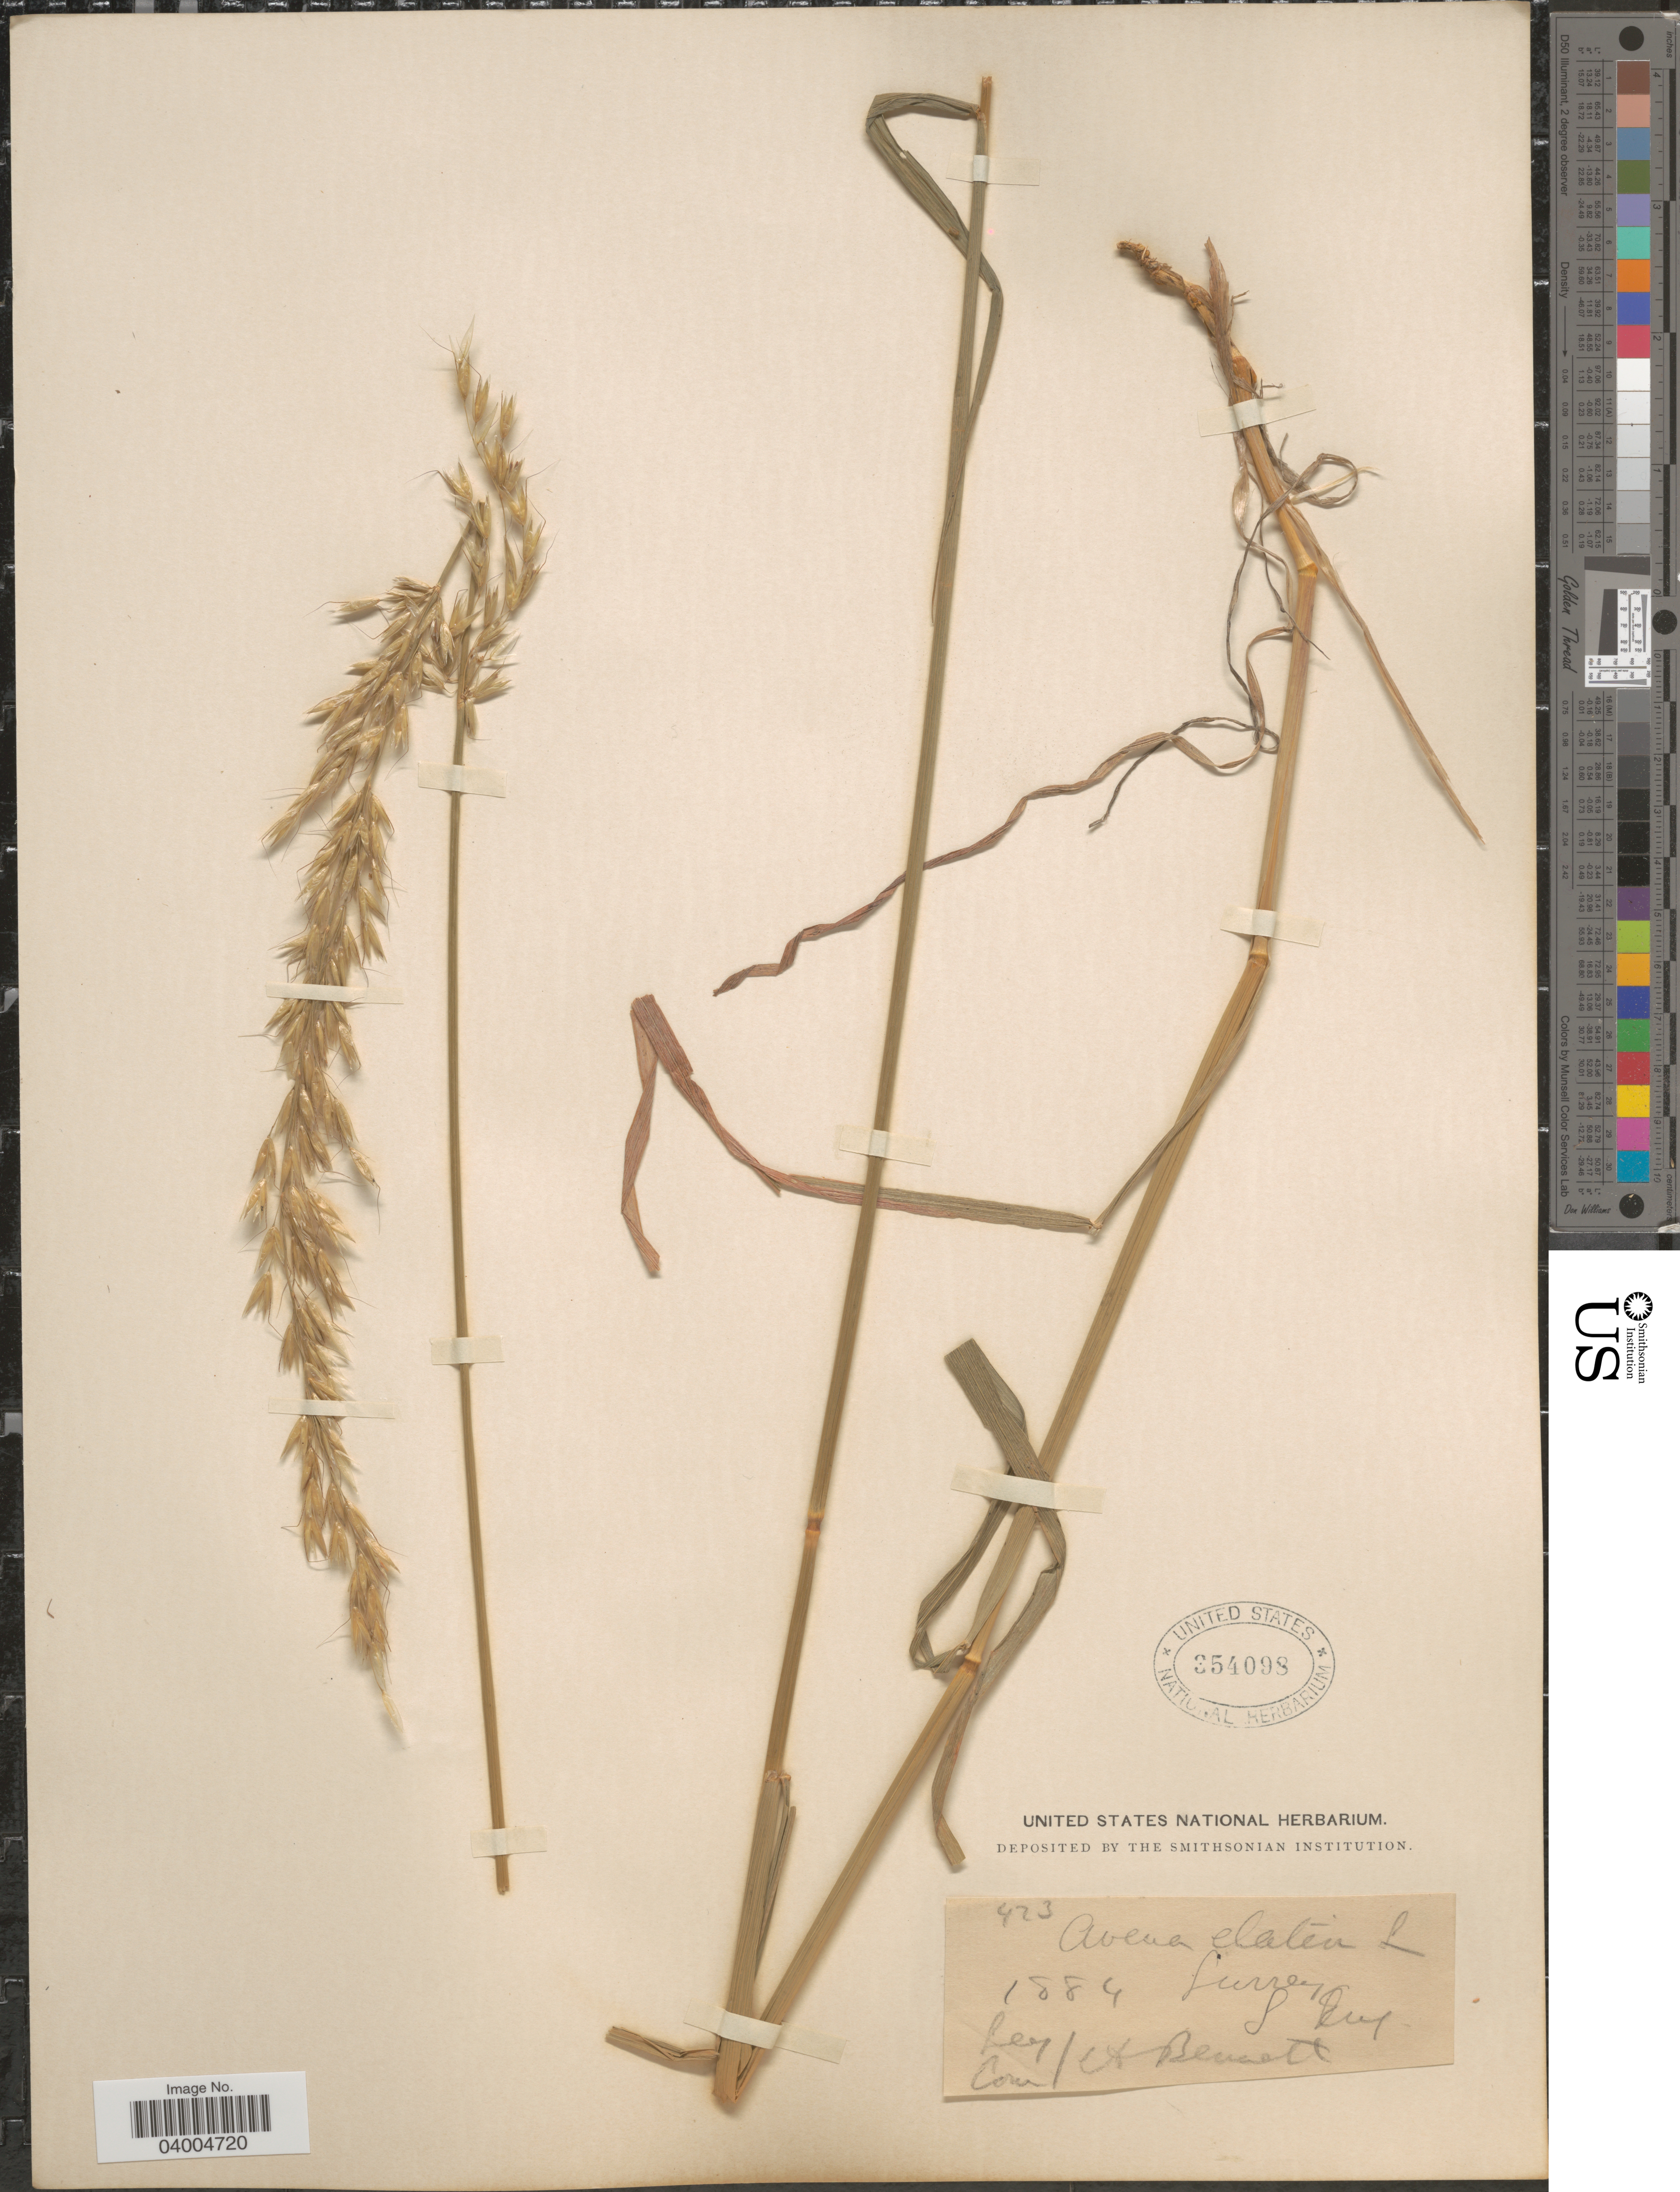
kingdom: Plantae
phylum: Tracheophyta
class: Liliopsida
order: Poales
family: Poaceae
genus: Arrhenatherum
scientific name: Arrhenatherum elatius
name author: (L.) J. Presl & C. Presl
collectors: A. Bennett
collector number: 423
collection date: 1884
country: United Kingdom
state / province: England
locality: Surrey, S. Eng.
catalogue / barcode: US 354098